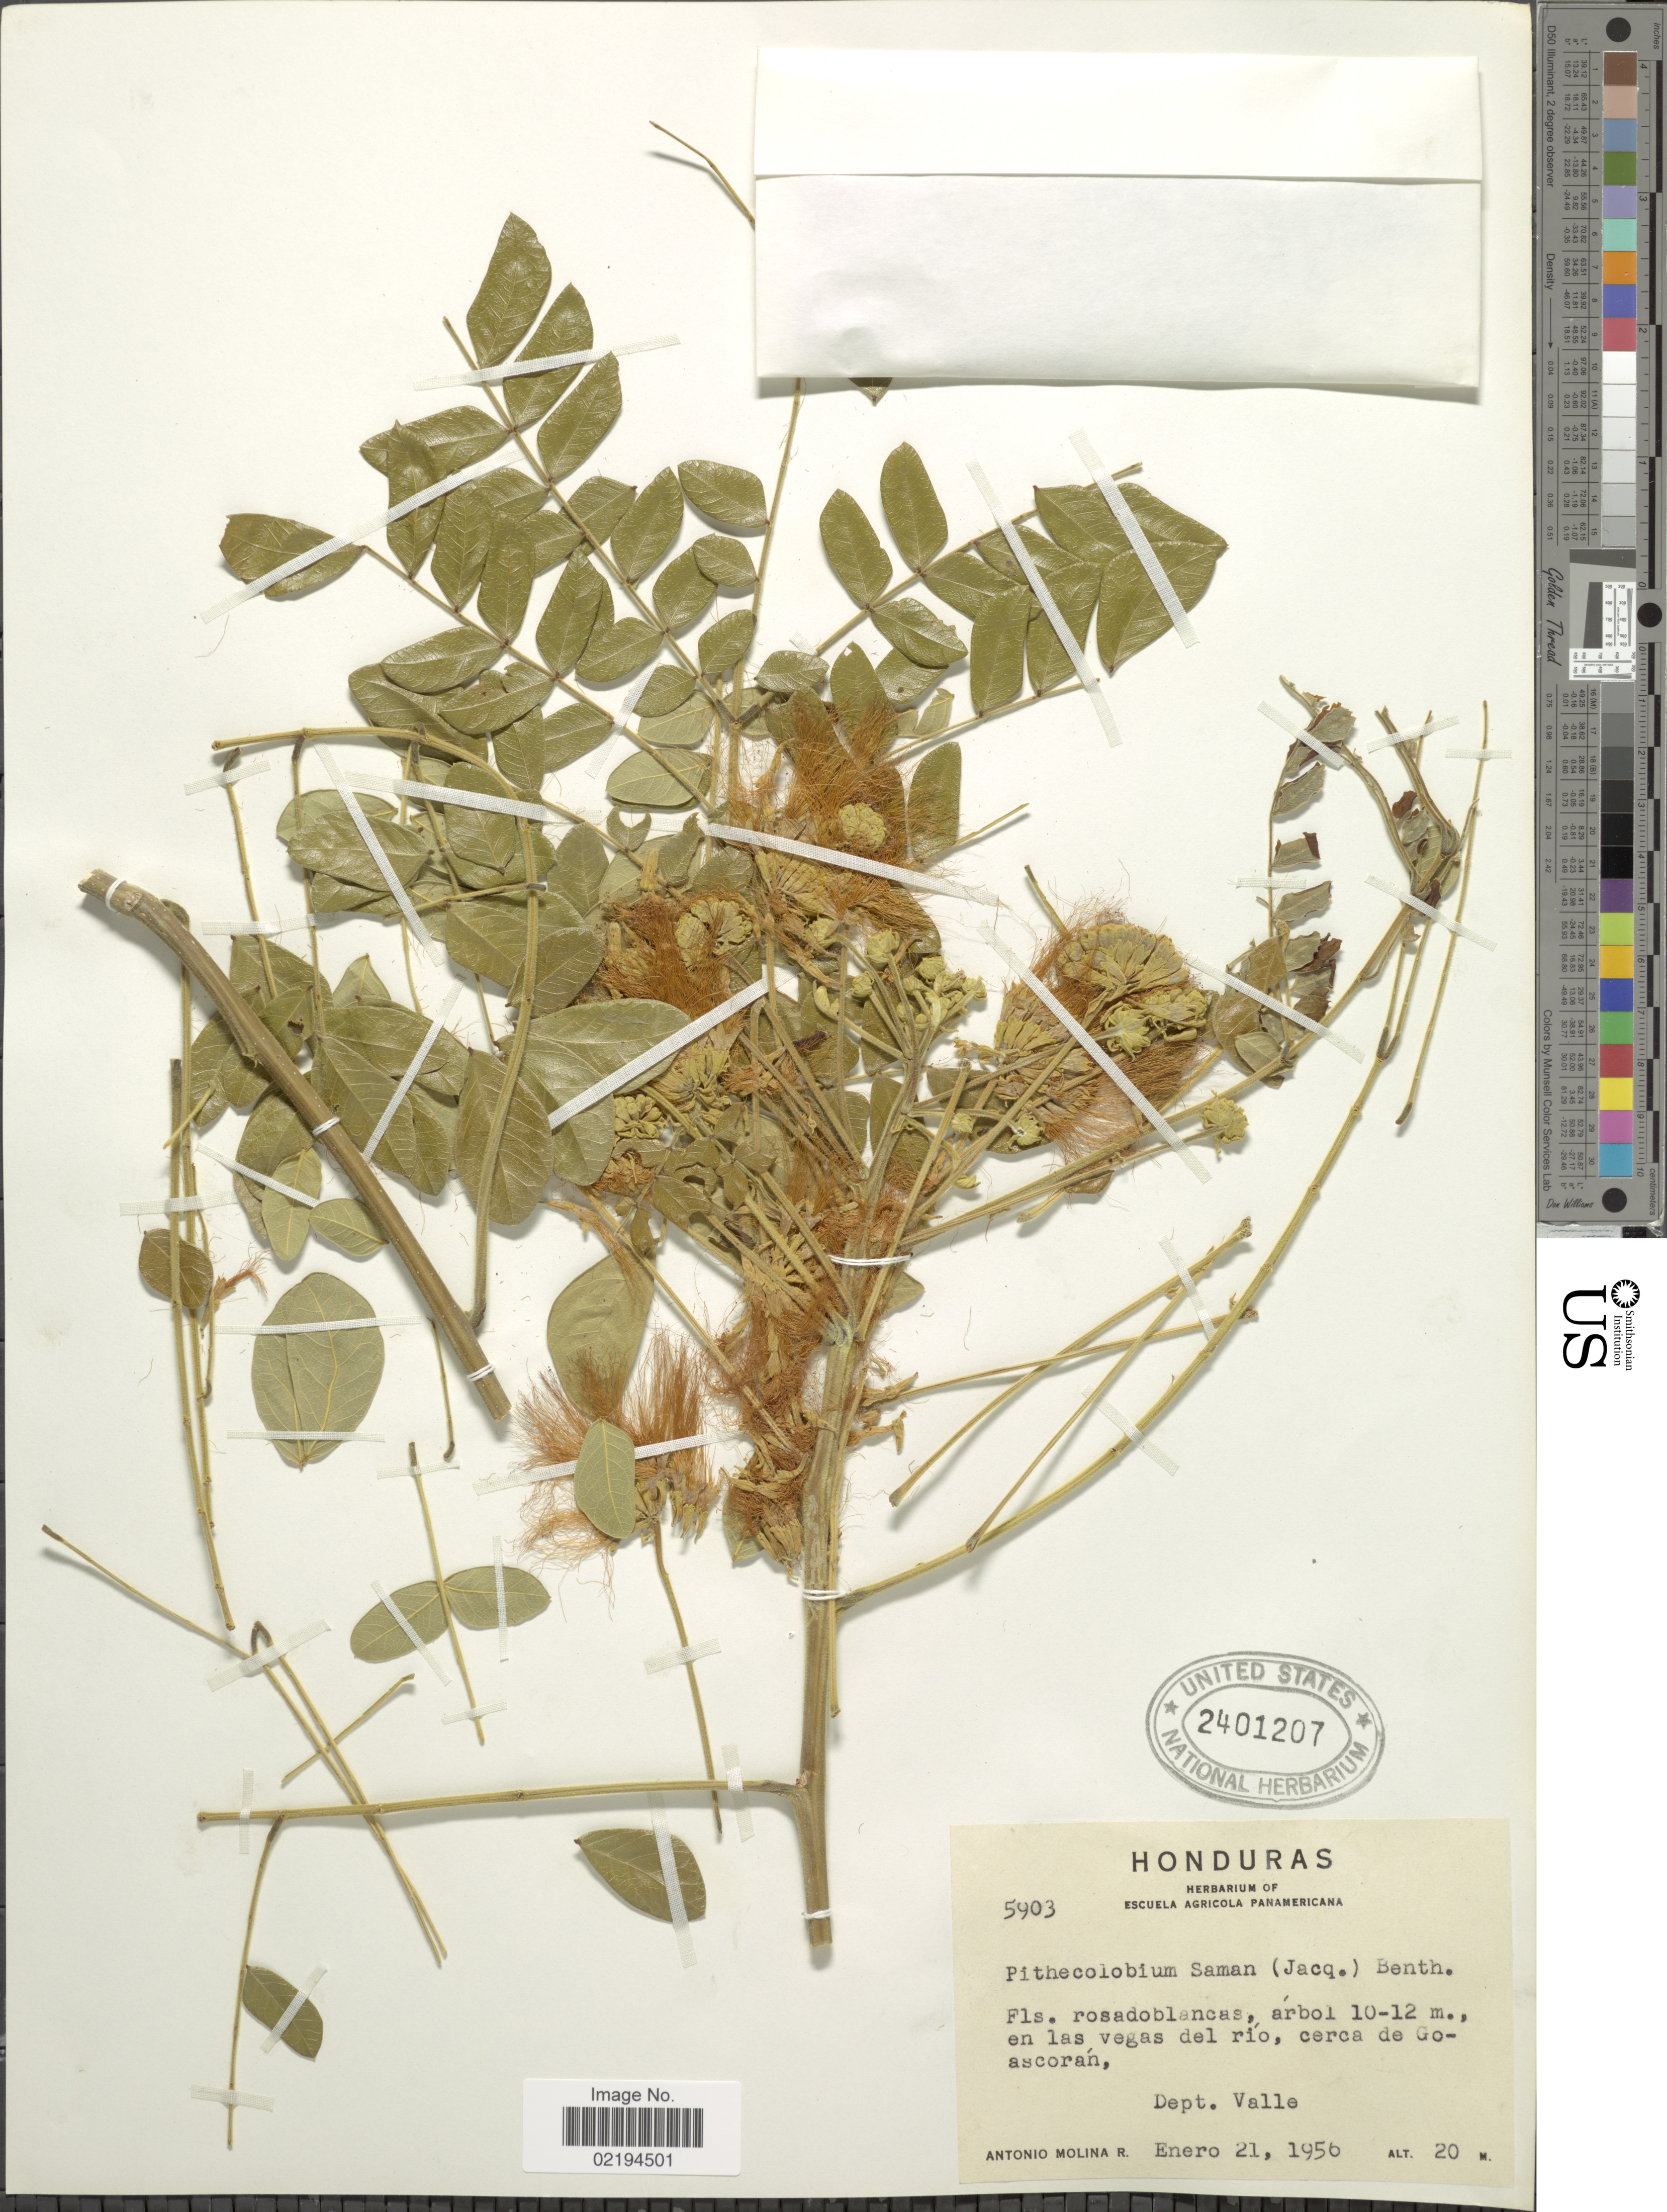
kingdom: Plantae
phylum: Tracheophyta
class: Magnoliopsida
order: Fabales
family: Fabaceae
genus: Samanea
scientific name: Samanea saman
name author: (Jacq.) Merr.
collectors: A. Molina R.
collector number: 5903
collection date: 1956-01-21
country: Honduras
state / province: Valle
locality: En las vegas del rio, cerca de Goascoran.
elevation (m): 20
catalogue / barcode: US 2401207